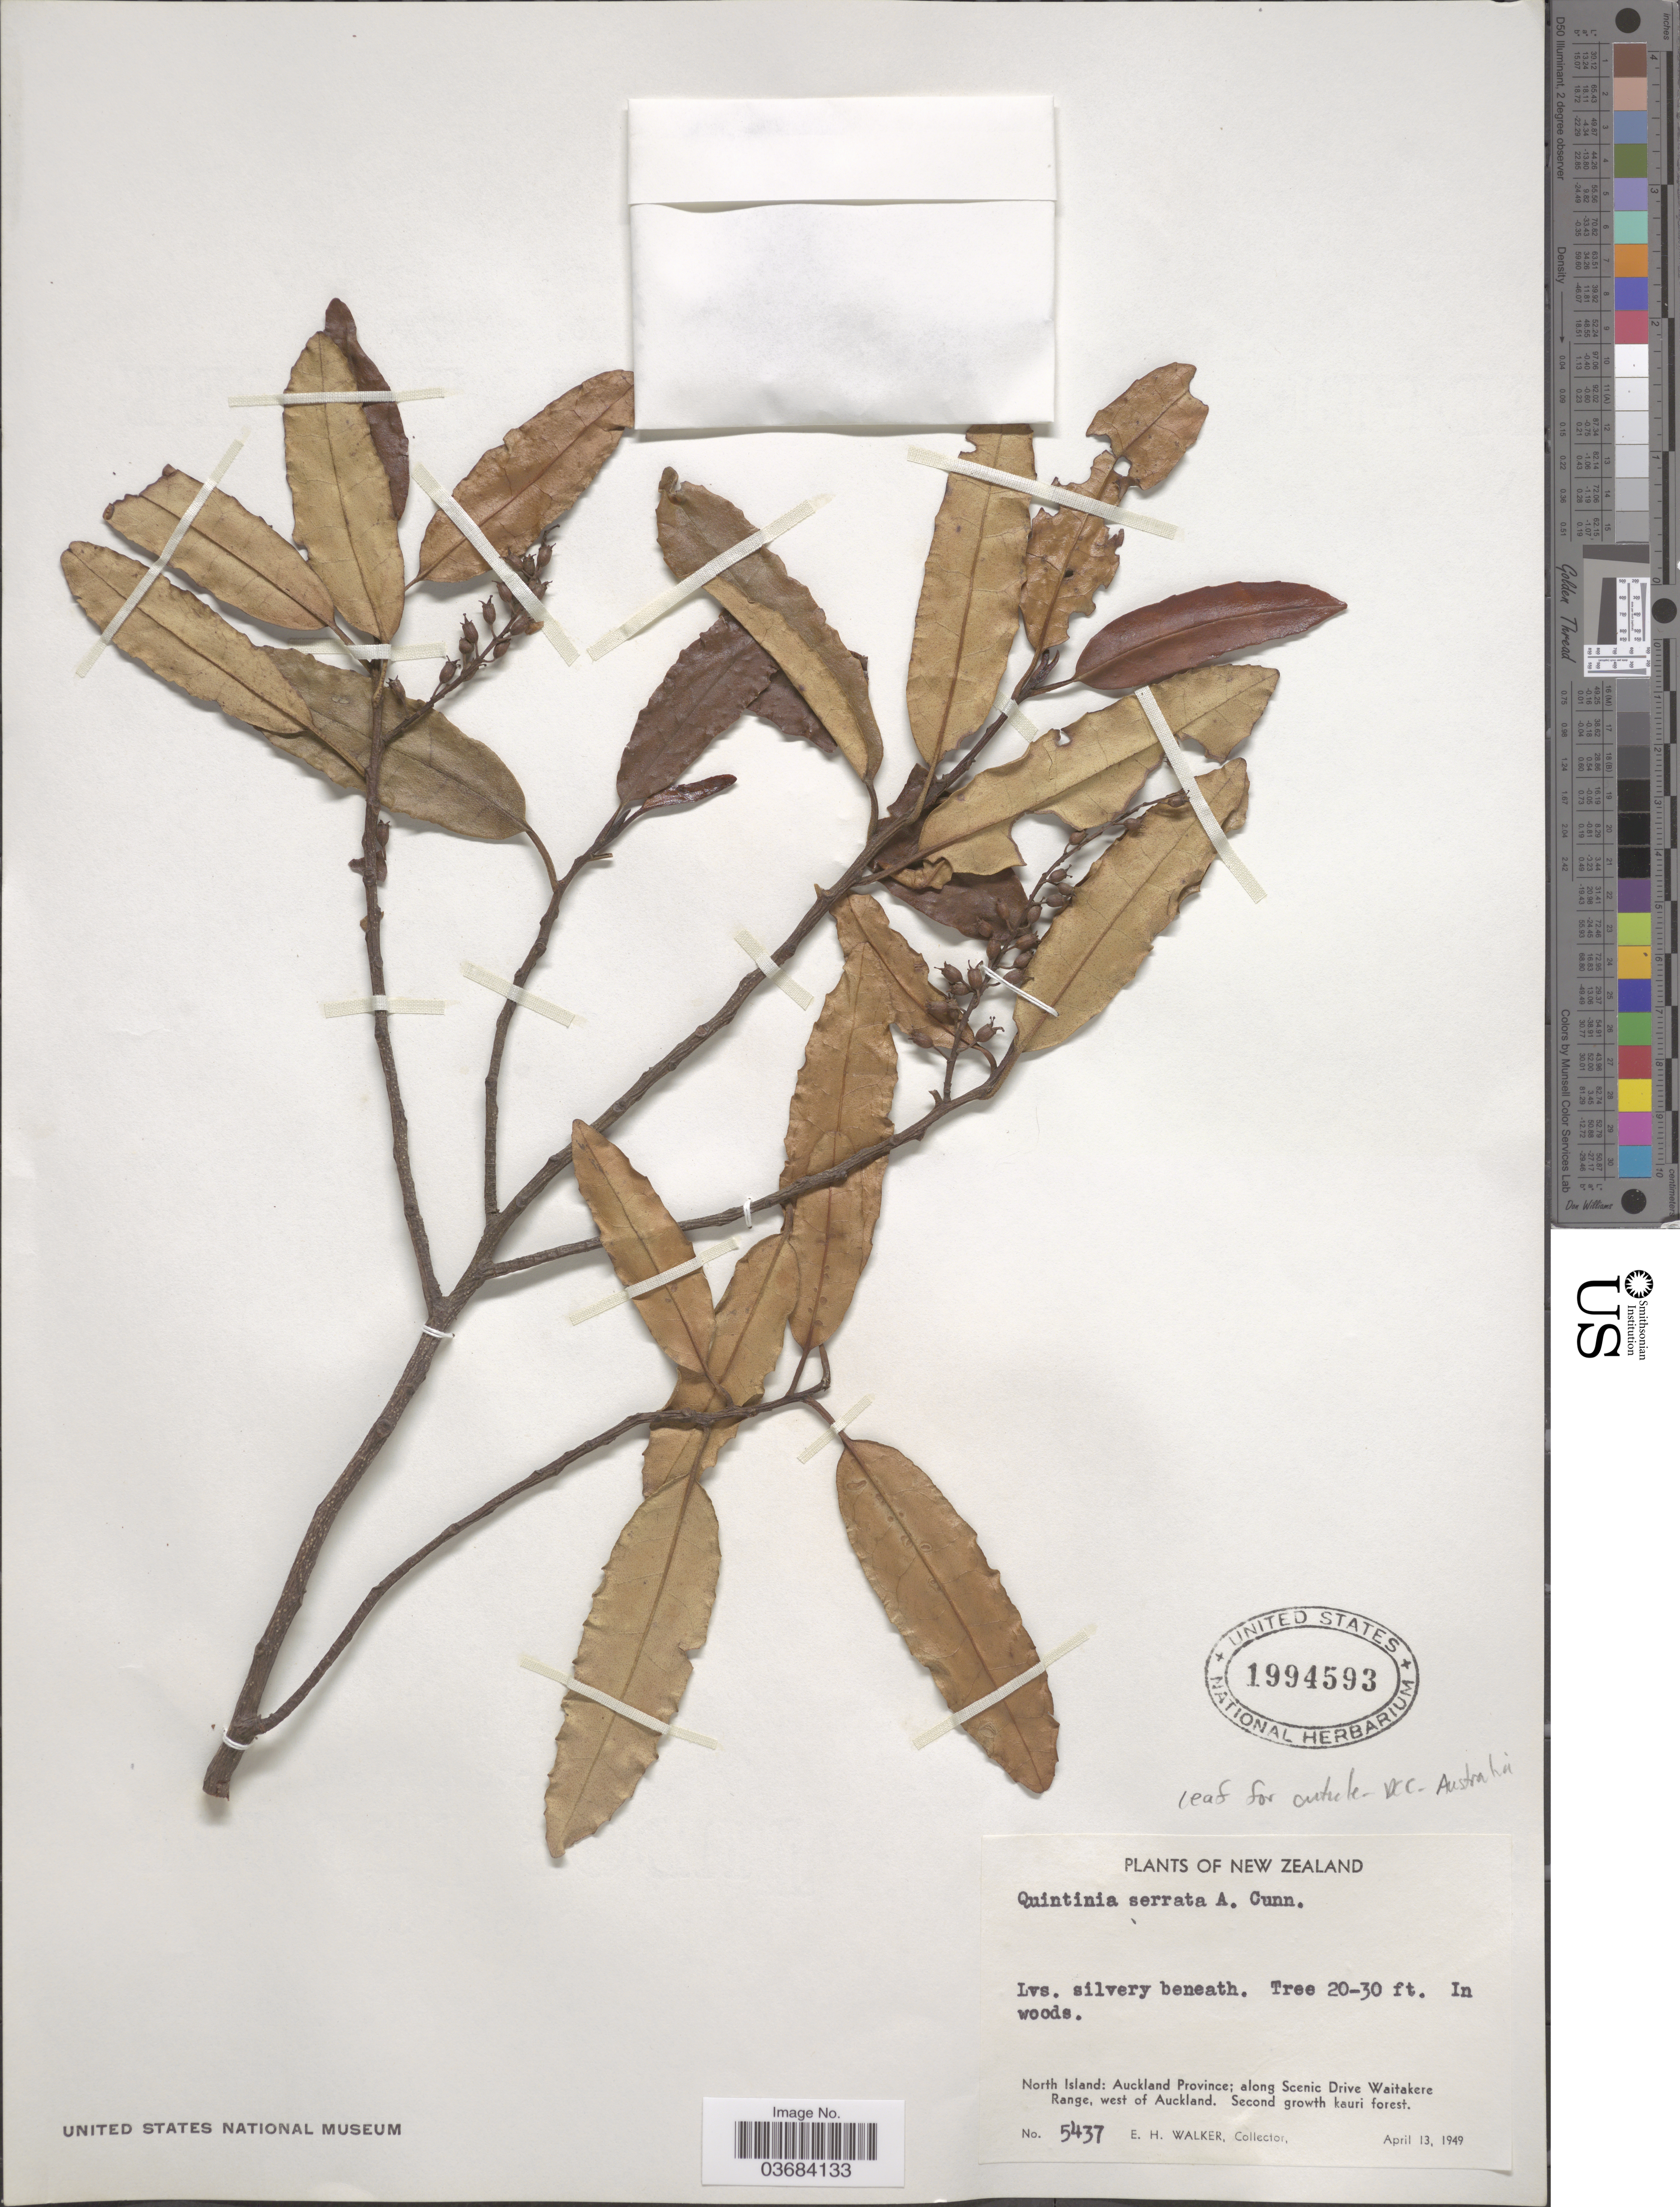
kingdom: Plantae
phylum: Tracheophyta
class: Magnoliopsida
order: Paracryphiales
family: Paracryphiaceae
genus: Quintinia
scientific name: Quintinia serrata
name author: A. Cunn.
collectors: E. H. Walker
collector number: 5437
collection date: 1949-04-13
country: New Zealand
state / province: Auckland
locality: North Island: Auckland Province; along Scenic Drive Waitakere Range, west of Auckland. Second growth kauri forest.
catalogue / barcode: US 1994593